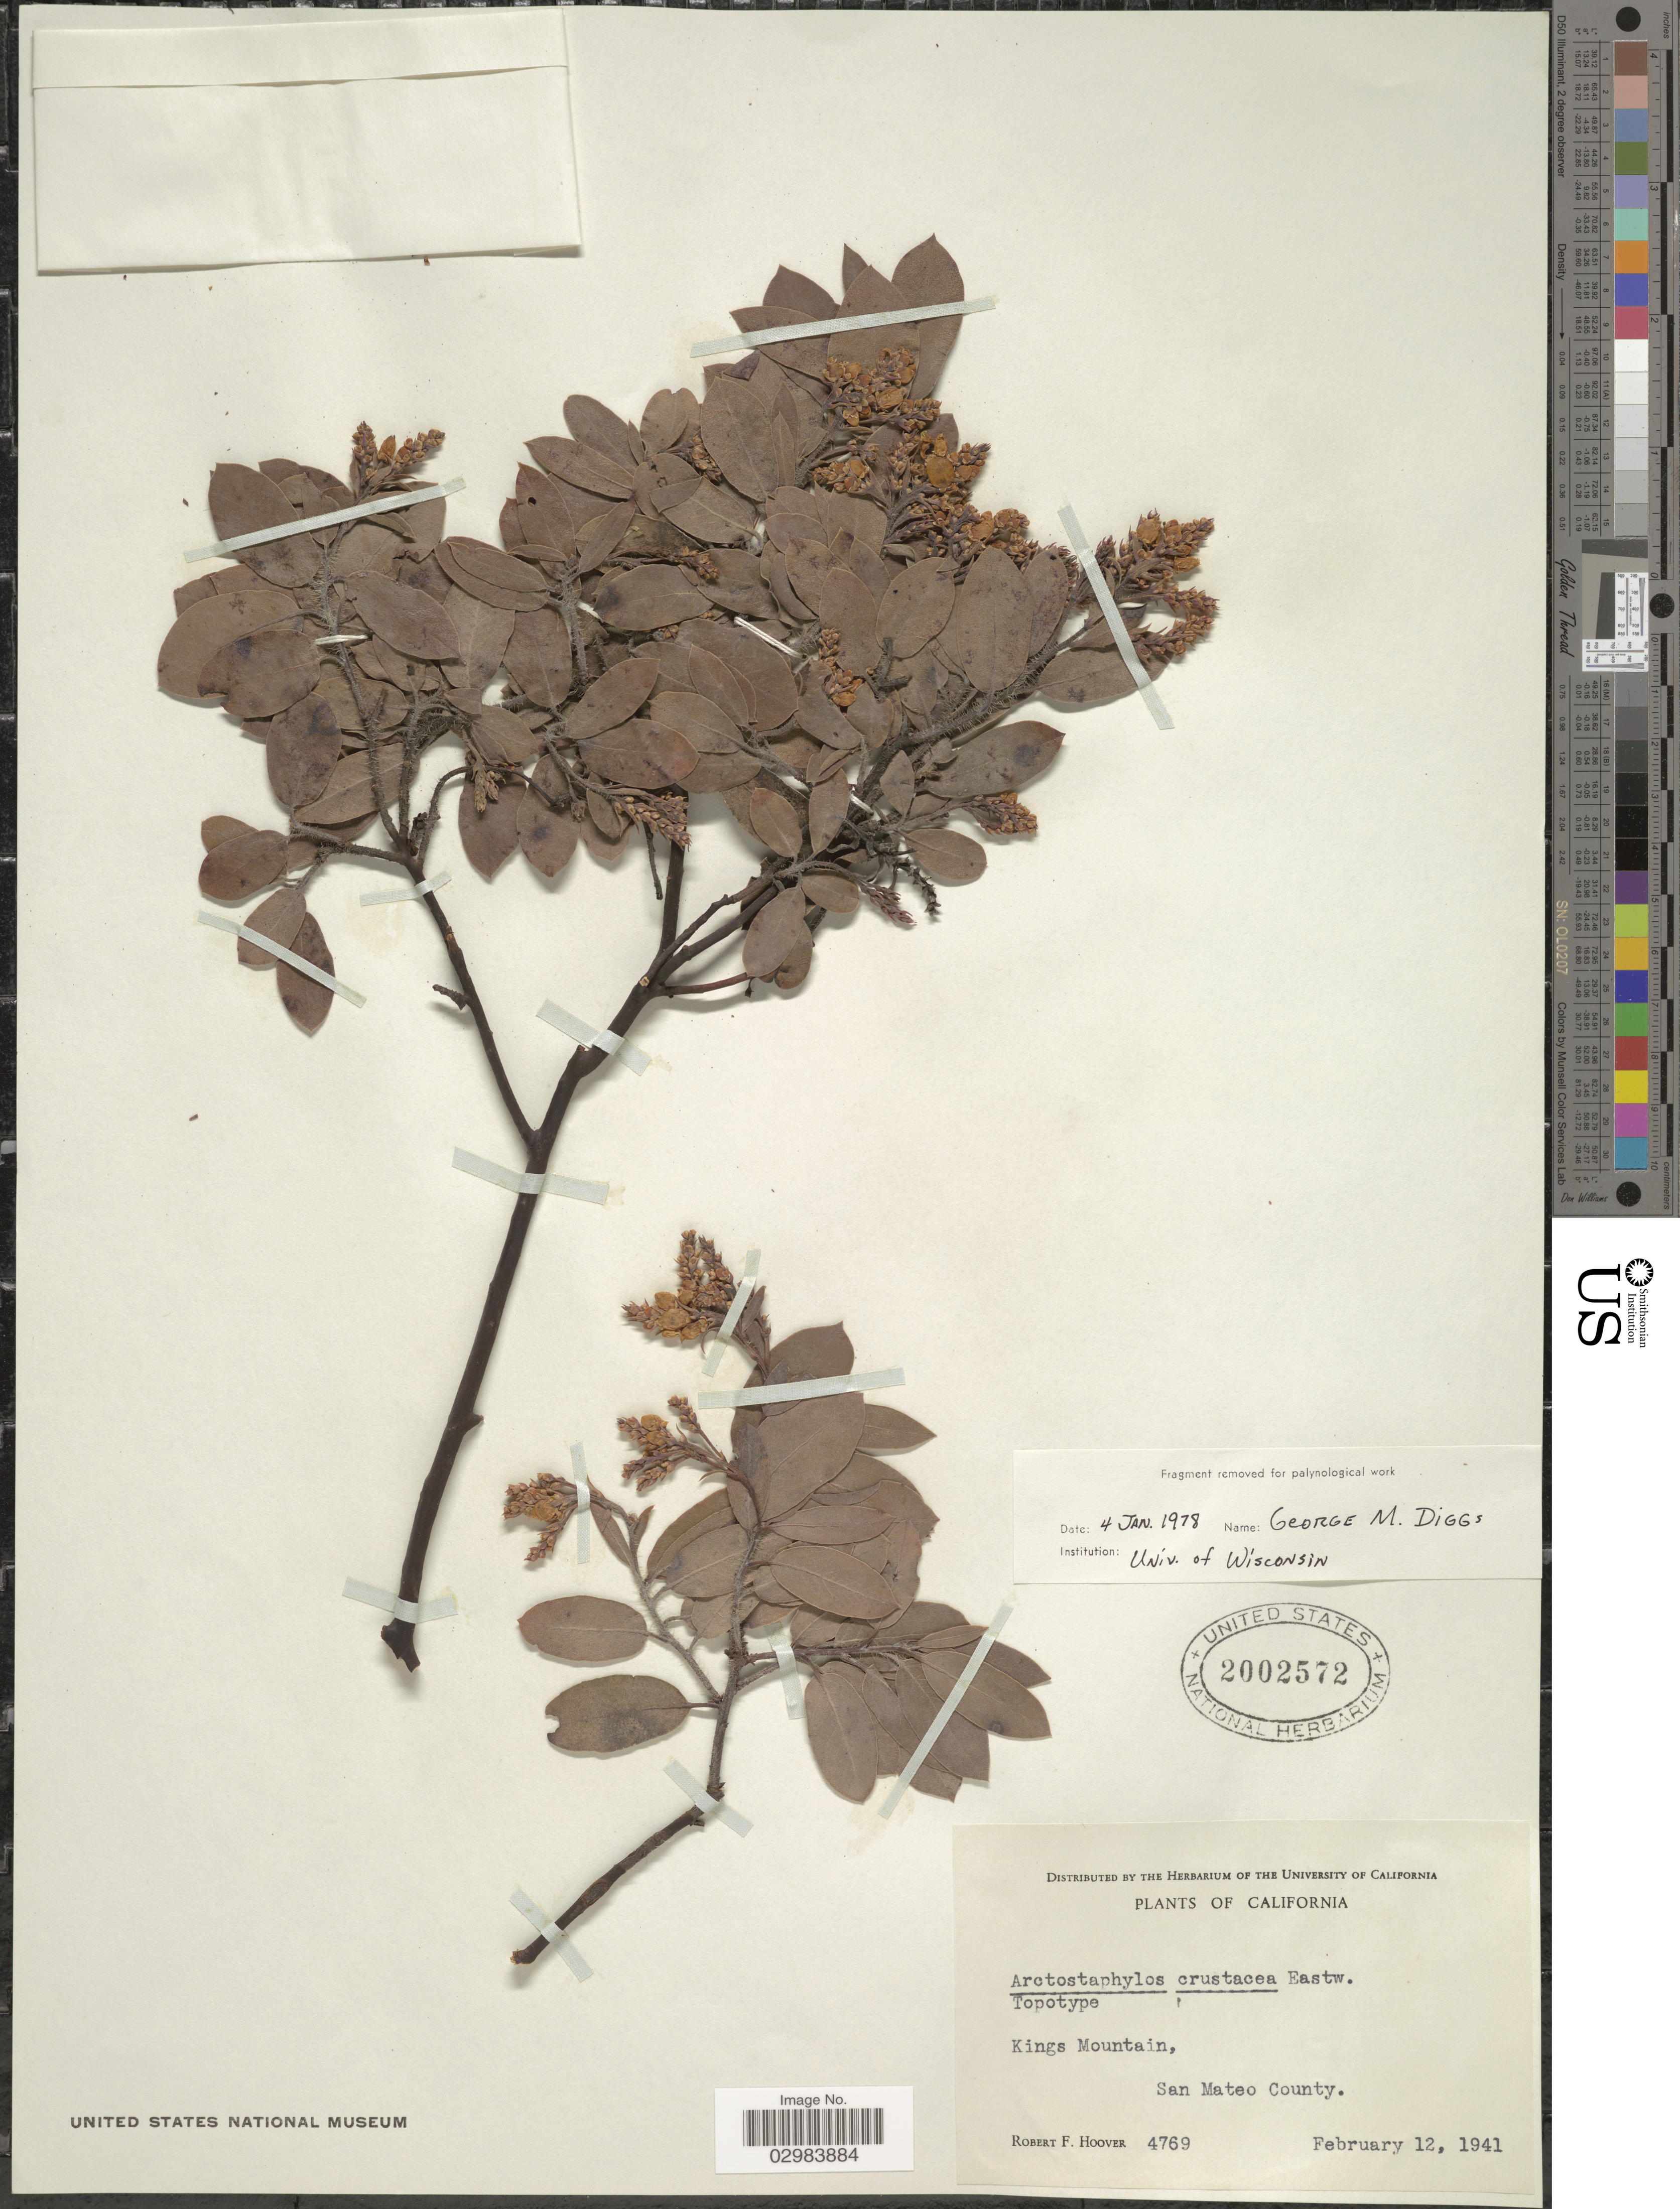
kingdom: Plantae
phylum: Tracheophyta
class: Magnoliopsida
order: Ericales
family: Ericaceae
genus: Arctostaphylos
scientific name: Arctostaphylos crustacea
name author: Eastw.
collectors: R. F. Hoover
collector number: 4769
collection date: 1941-02-12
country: United States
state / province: California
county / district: San Mateo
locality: Kings Mountain, San Mateo County.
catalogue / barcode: US 2002572